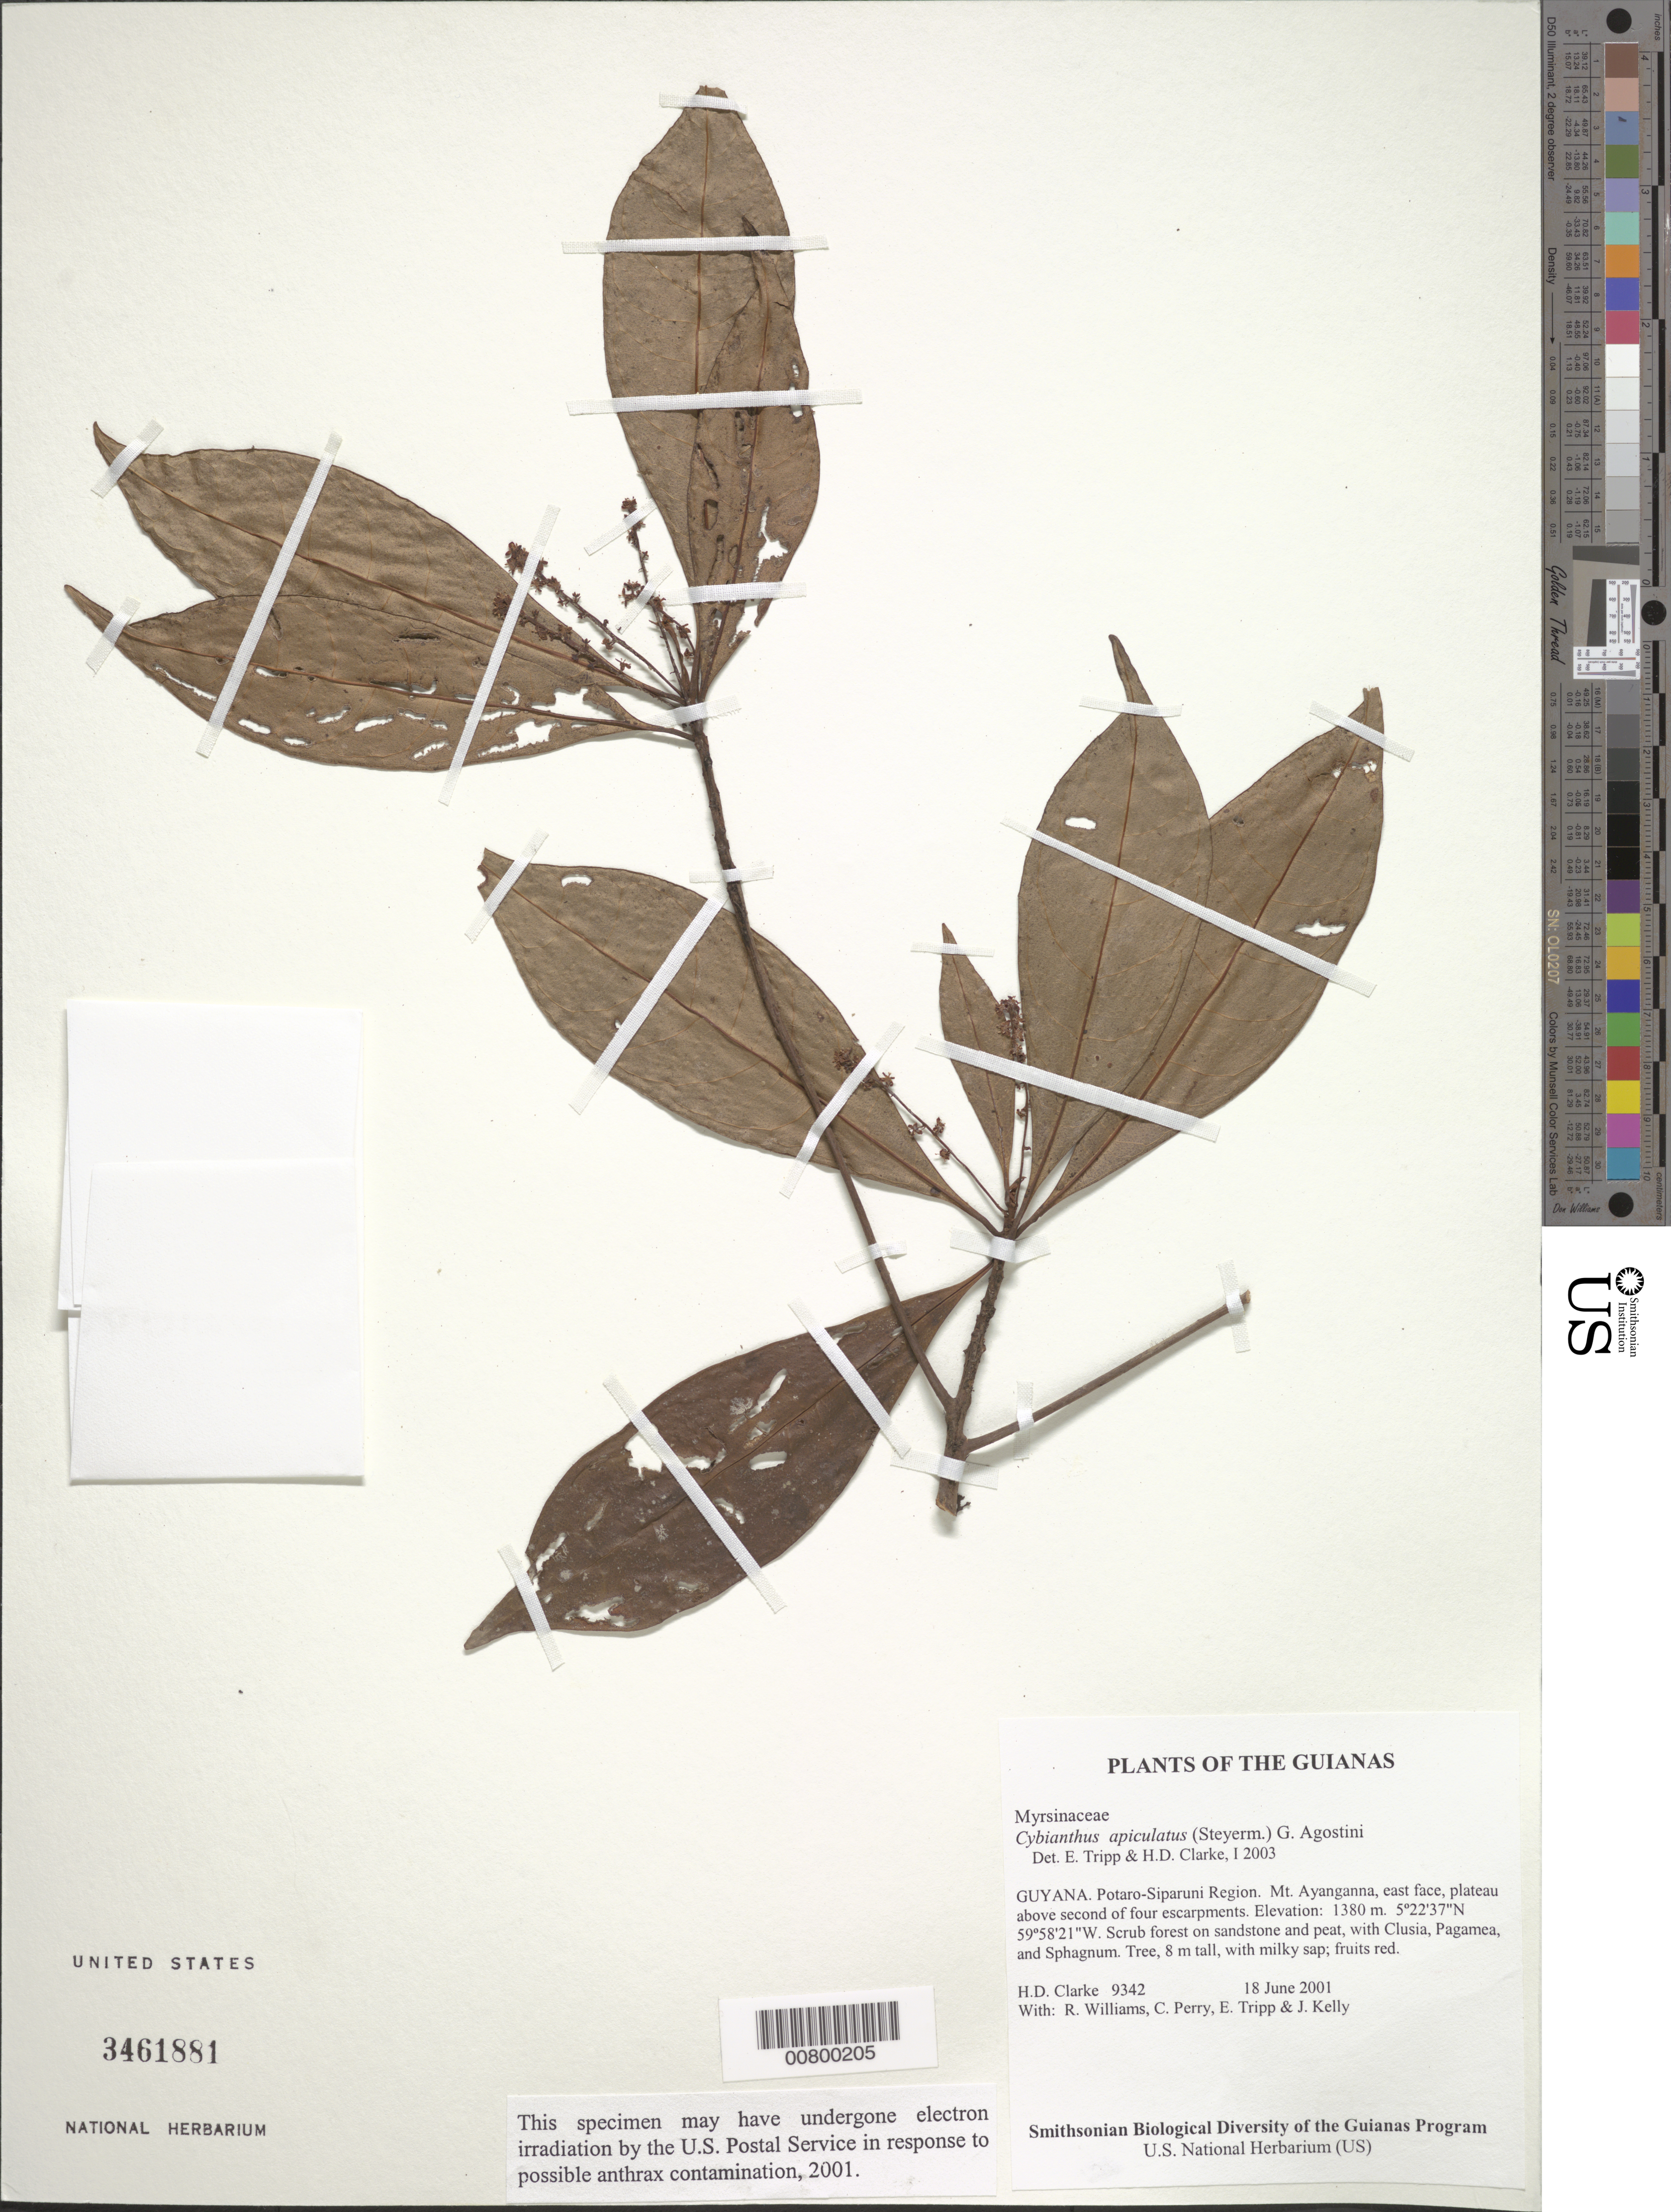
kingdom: Plantae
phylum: Tracheophyta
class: Magnoliopsida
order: Ericales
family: Primulaceae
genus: Cybianthus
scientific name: Cybianthus apiculatus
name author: (Steyerm.) G. Agostini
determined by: Tripp, E. A.; Clarke, H. D.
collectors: H. D. Clarke, R. Williams, C. Perry, E. Tripp & J. Kelly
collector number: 9342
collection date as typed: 18 June 2001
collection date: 2001-06-18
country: Guyana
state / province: Potaro-Siparuni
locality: Mt. Ayanganna, east face, plateau above second of four escarpments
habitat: Scrub forest on sandstone and peat, with Clusia, Pagamea, and Sphagnum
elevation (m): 1380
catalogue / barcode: US 3461881